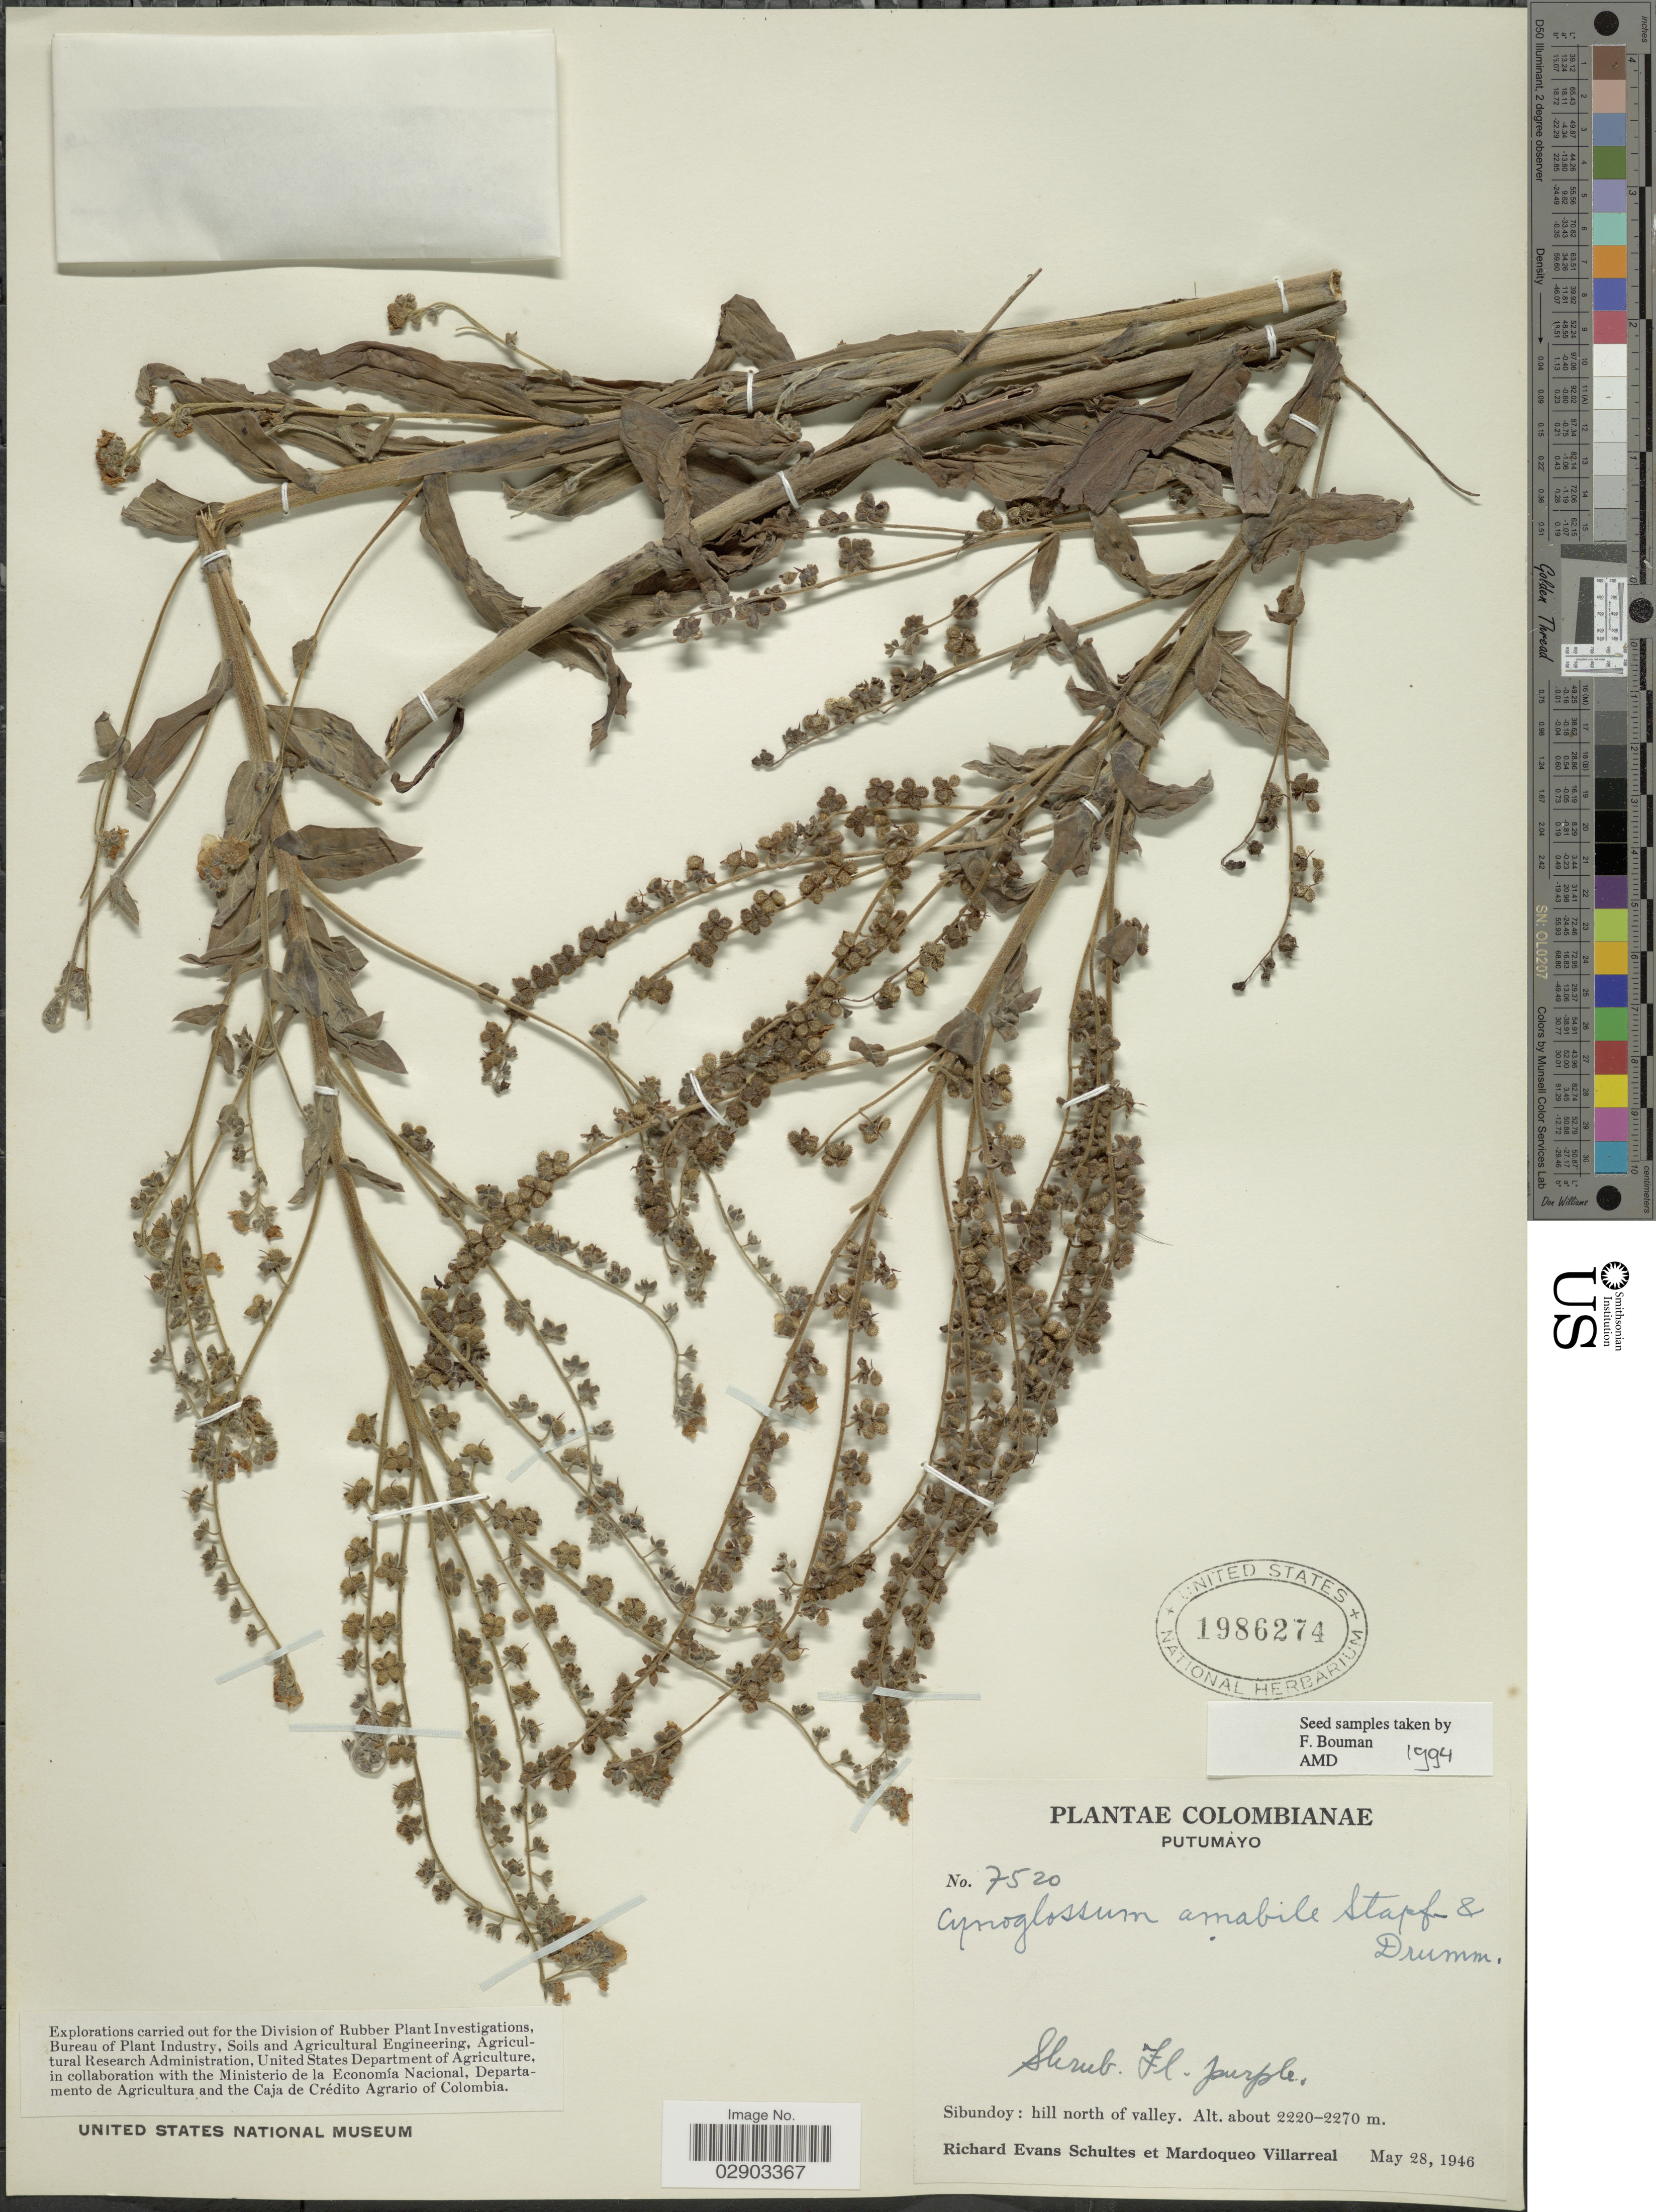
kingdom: Plantae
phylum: Tracheophyta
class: Magnoliopsida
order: Boraginales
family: Boraginaceae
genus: Cynoglossum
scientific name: Cynoglossum amabile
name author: Stapf & J.R. Drumm.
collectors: R. E. Schultes & M. Villareal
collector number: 7520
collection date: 1946-05-28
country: Colombia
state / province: Putumayo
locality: Sibundoy: hill north of valley.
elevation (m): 2220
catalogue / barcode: US 1986274